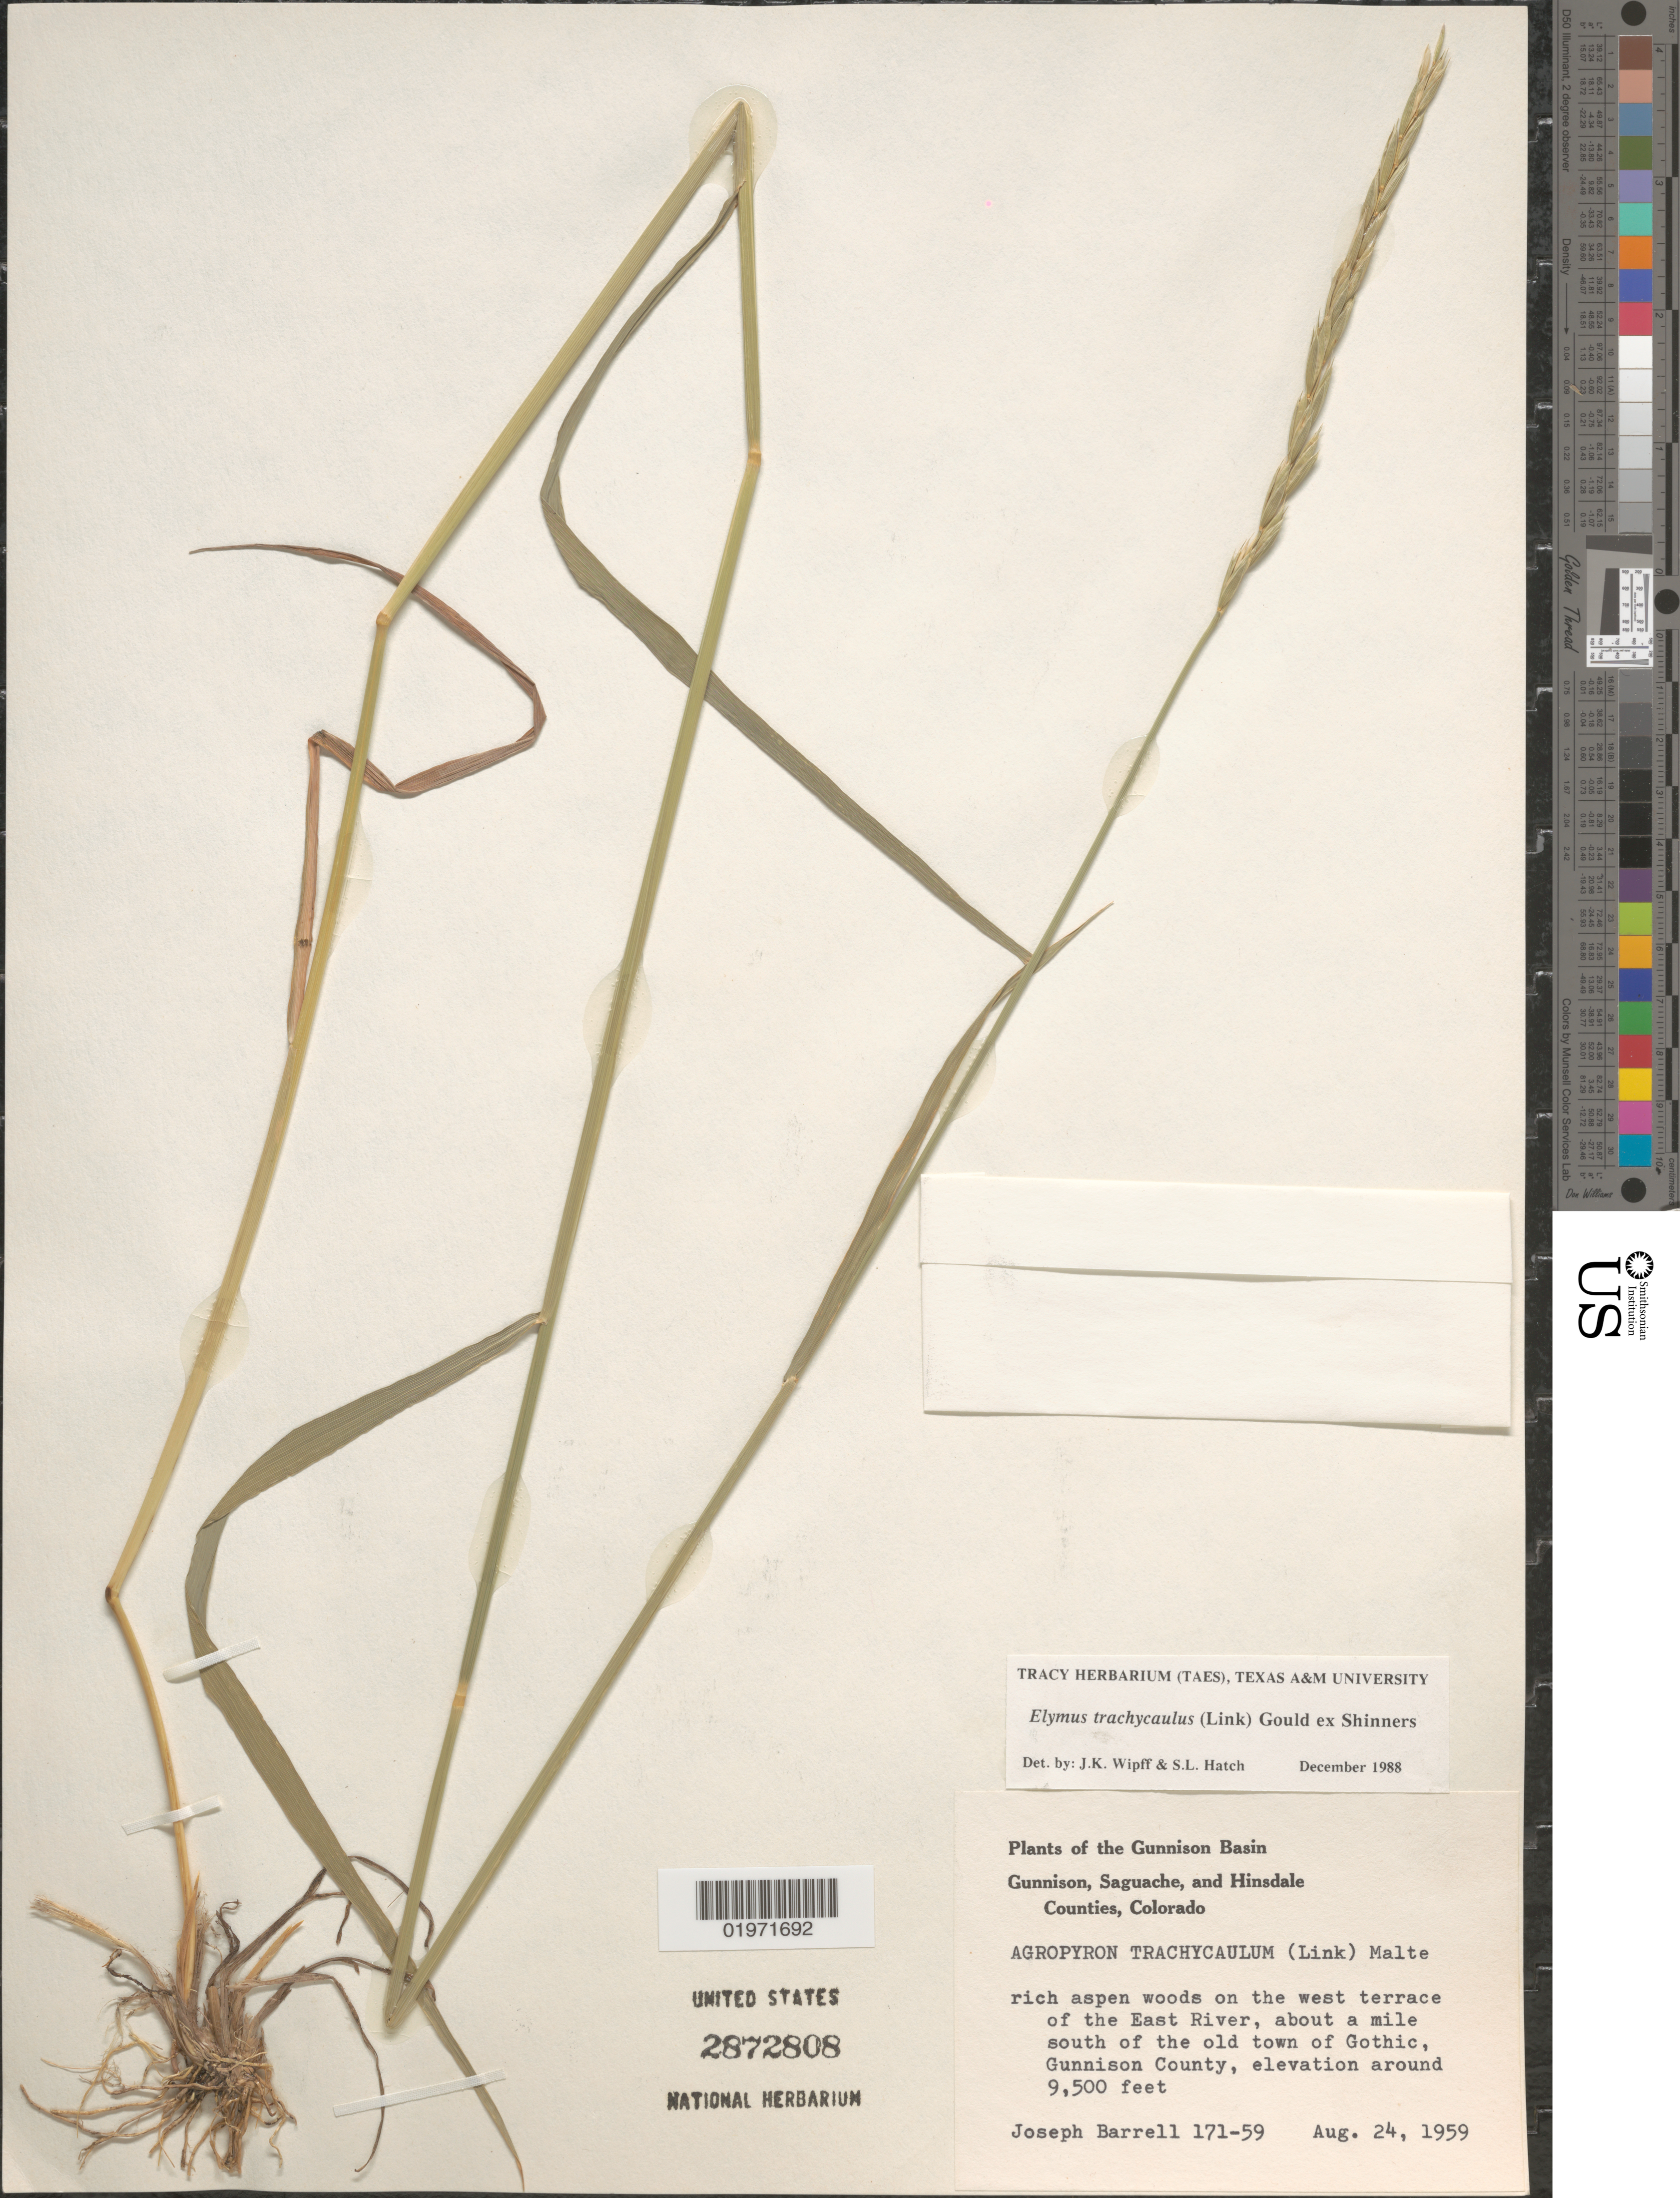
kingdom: Plantae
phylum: Tracheophyta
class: Liliopsida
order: Poales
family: Poaceae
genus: Elymus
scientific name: Elymus trachycaulus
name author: (Link) Gould ex Shinners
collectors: J. Barrell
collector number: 171-59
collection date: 1959-08-24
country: United States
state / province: Colorado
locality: The Gunnison Basin. Rich aspen woods on the west terrace of the East River, about a mile south of the old town of Gothic, Gunnison County.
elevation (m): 2896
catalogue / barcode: US 2872808